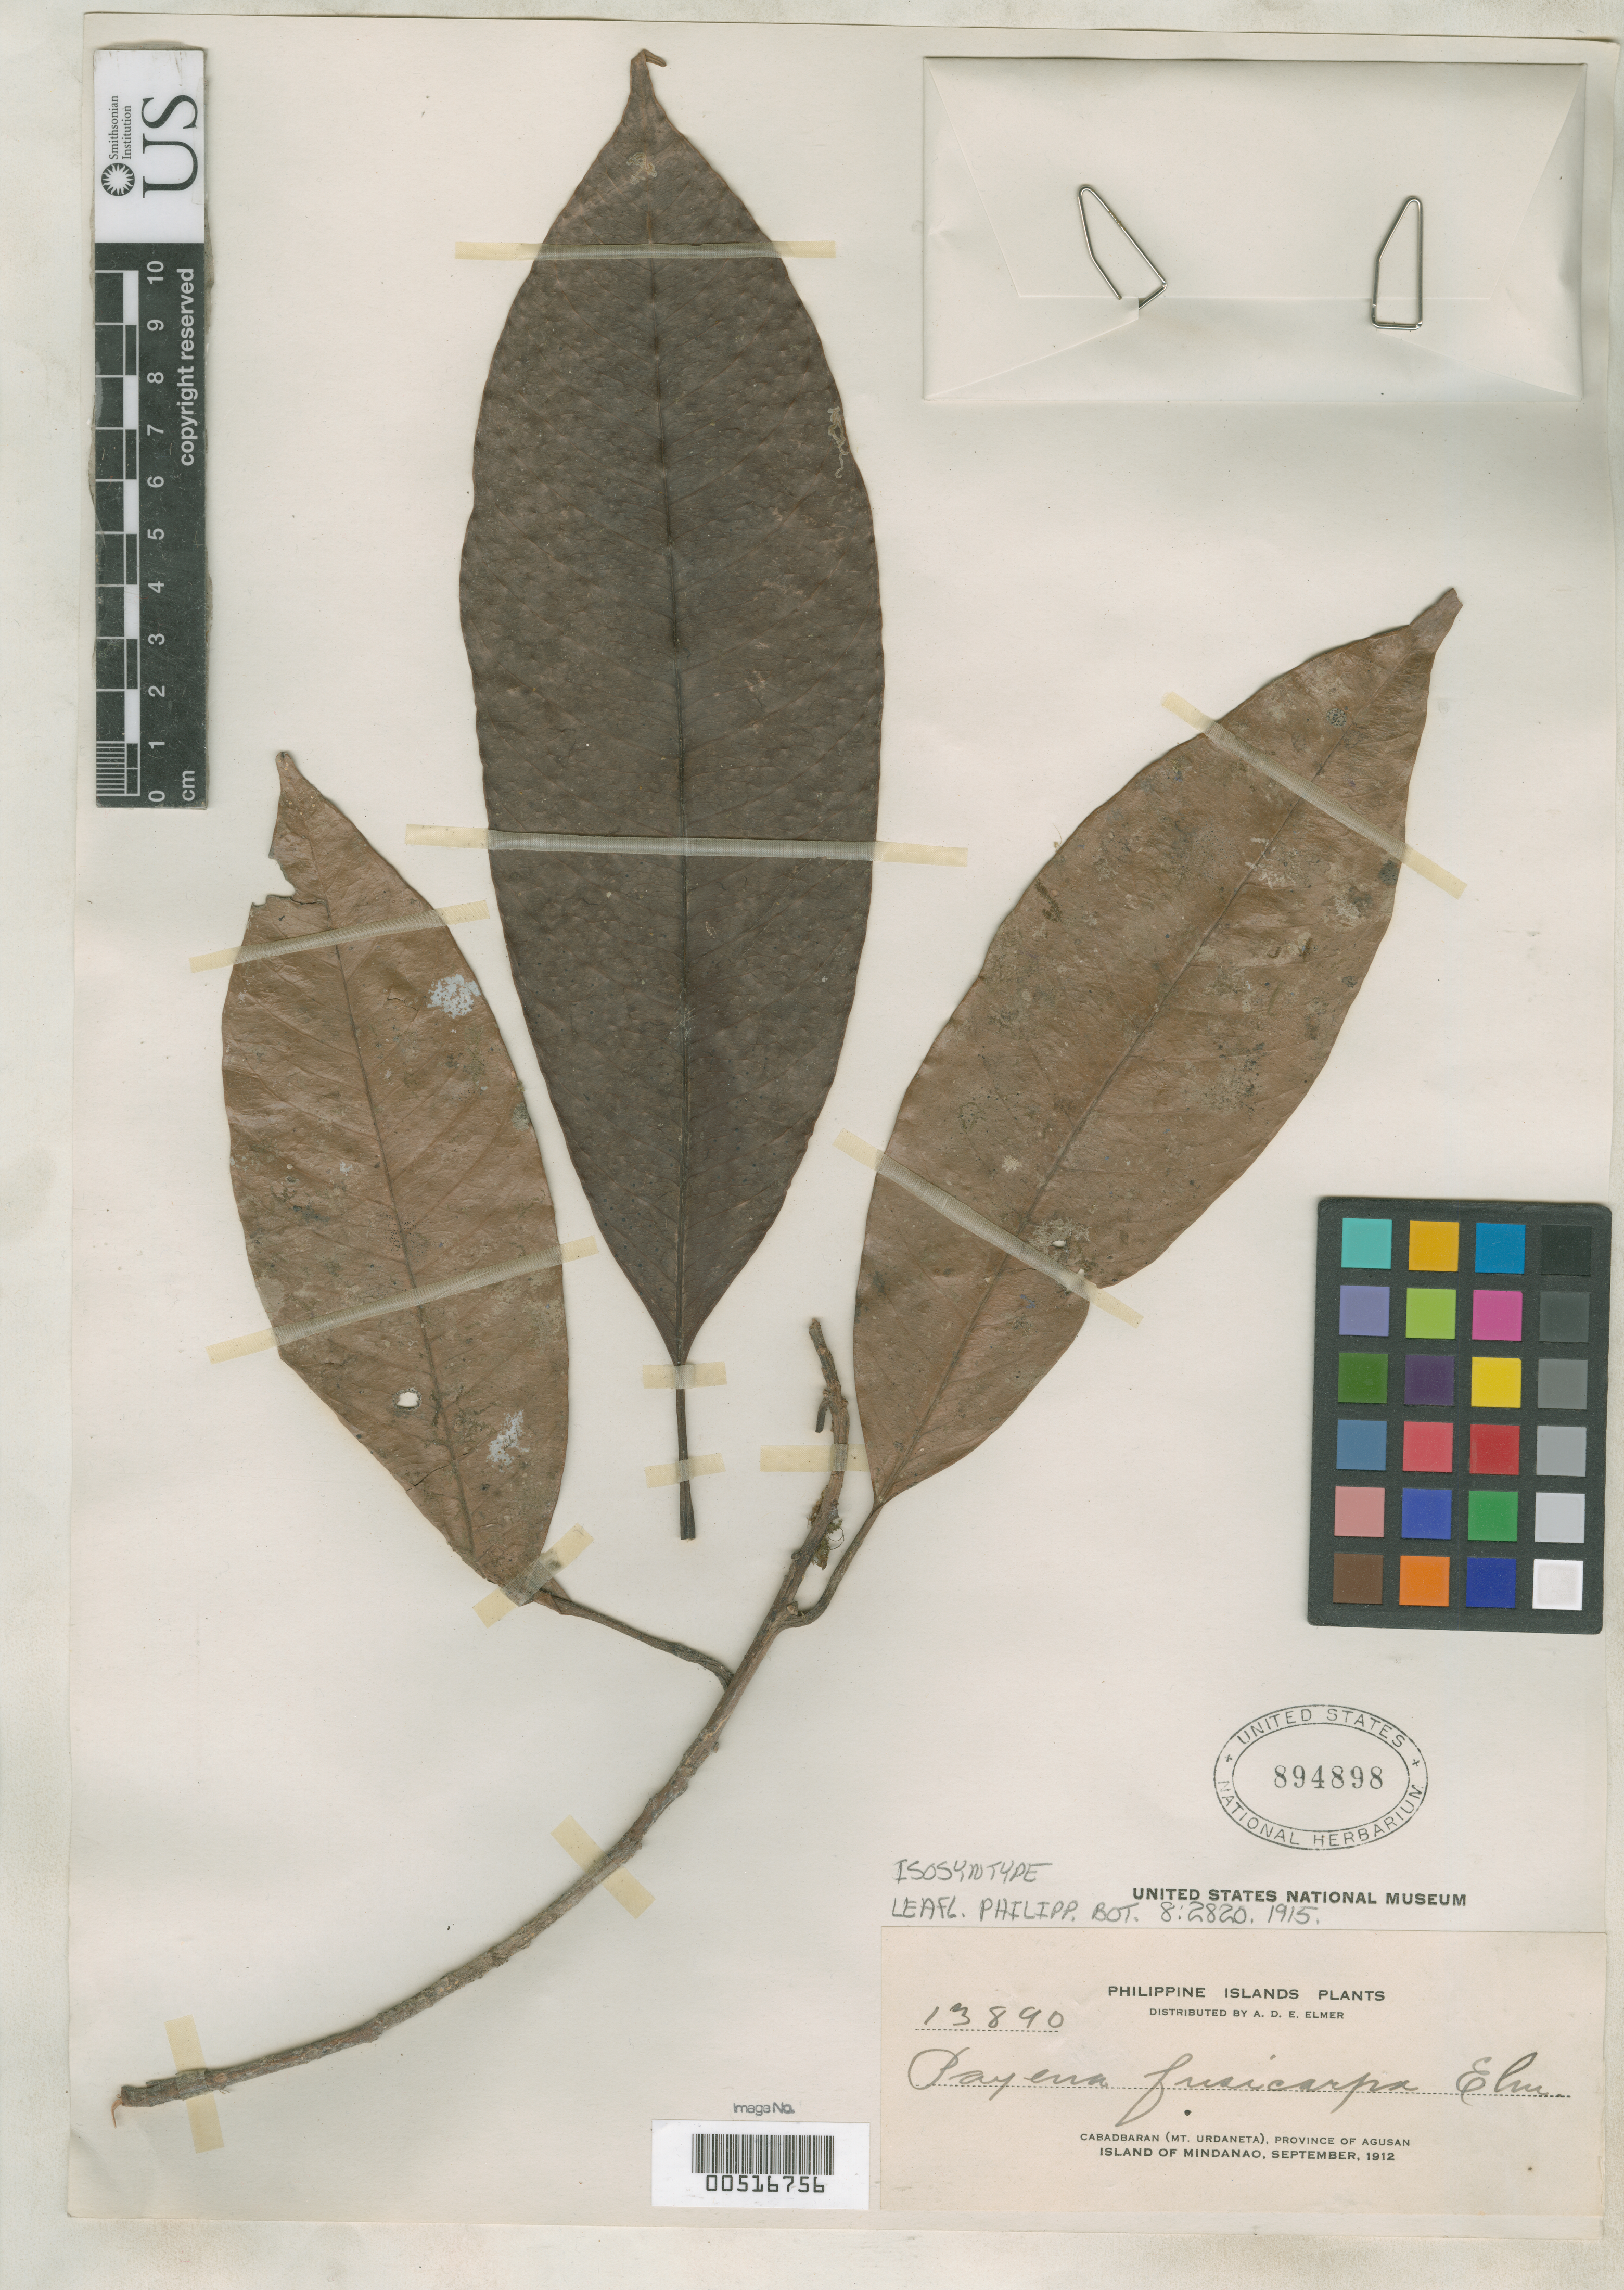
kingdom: Plantae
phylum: Tracheophyta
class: Magnoliopsida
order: Ericales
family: Sapotaceae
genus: Payena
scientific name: Payena fusicarpa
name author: Elmer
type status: Isosyntype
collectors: A. D. E. Elmer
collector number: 13890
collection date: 1912-07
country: Philippines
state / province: Caraga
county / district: Agusan del Norte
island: Mindanao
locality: Cabadbaran (Mt. Urdaneta), province of Agusan, Island of Mindanao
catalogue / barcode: US 894898